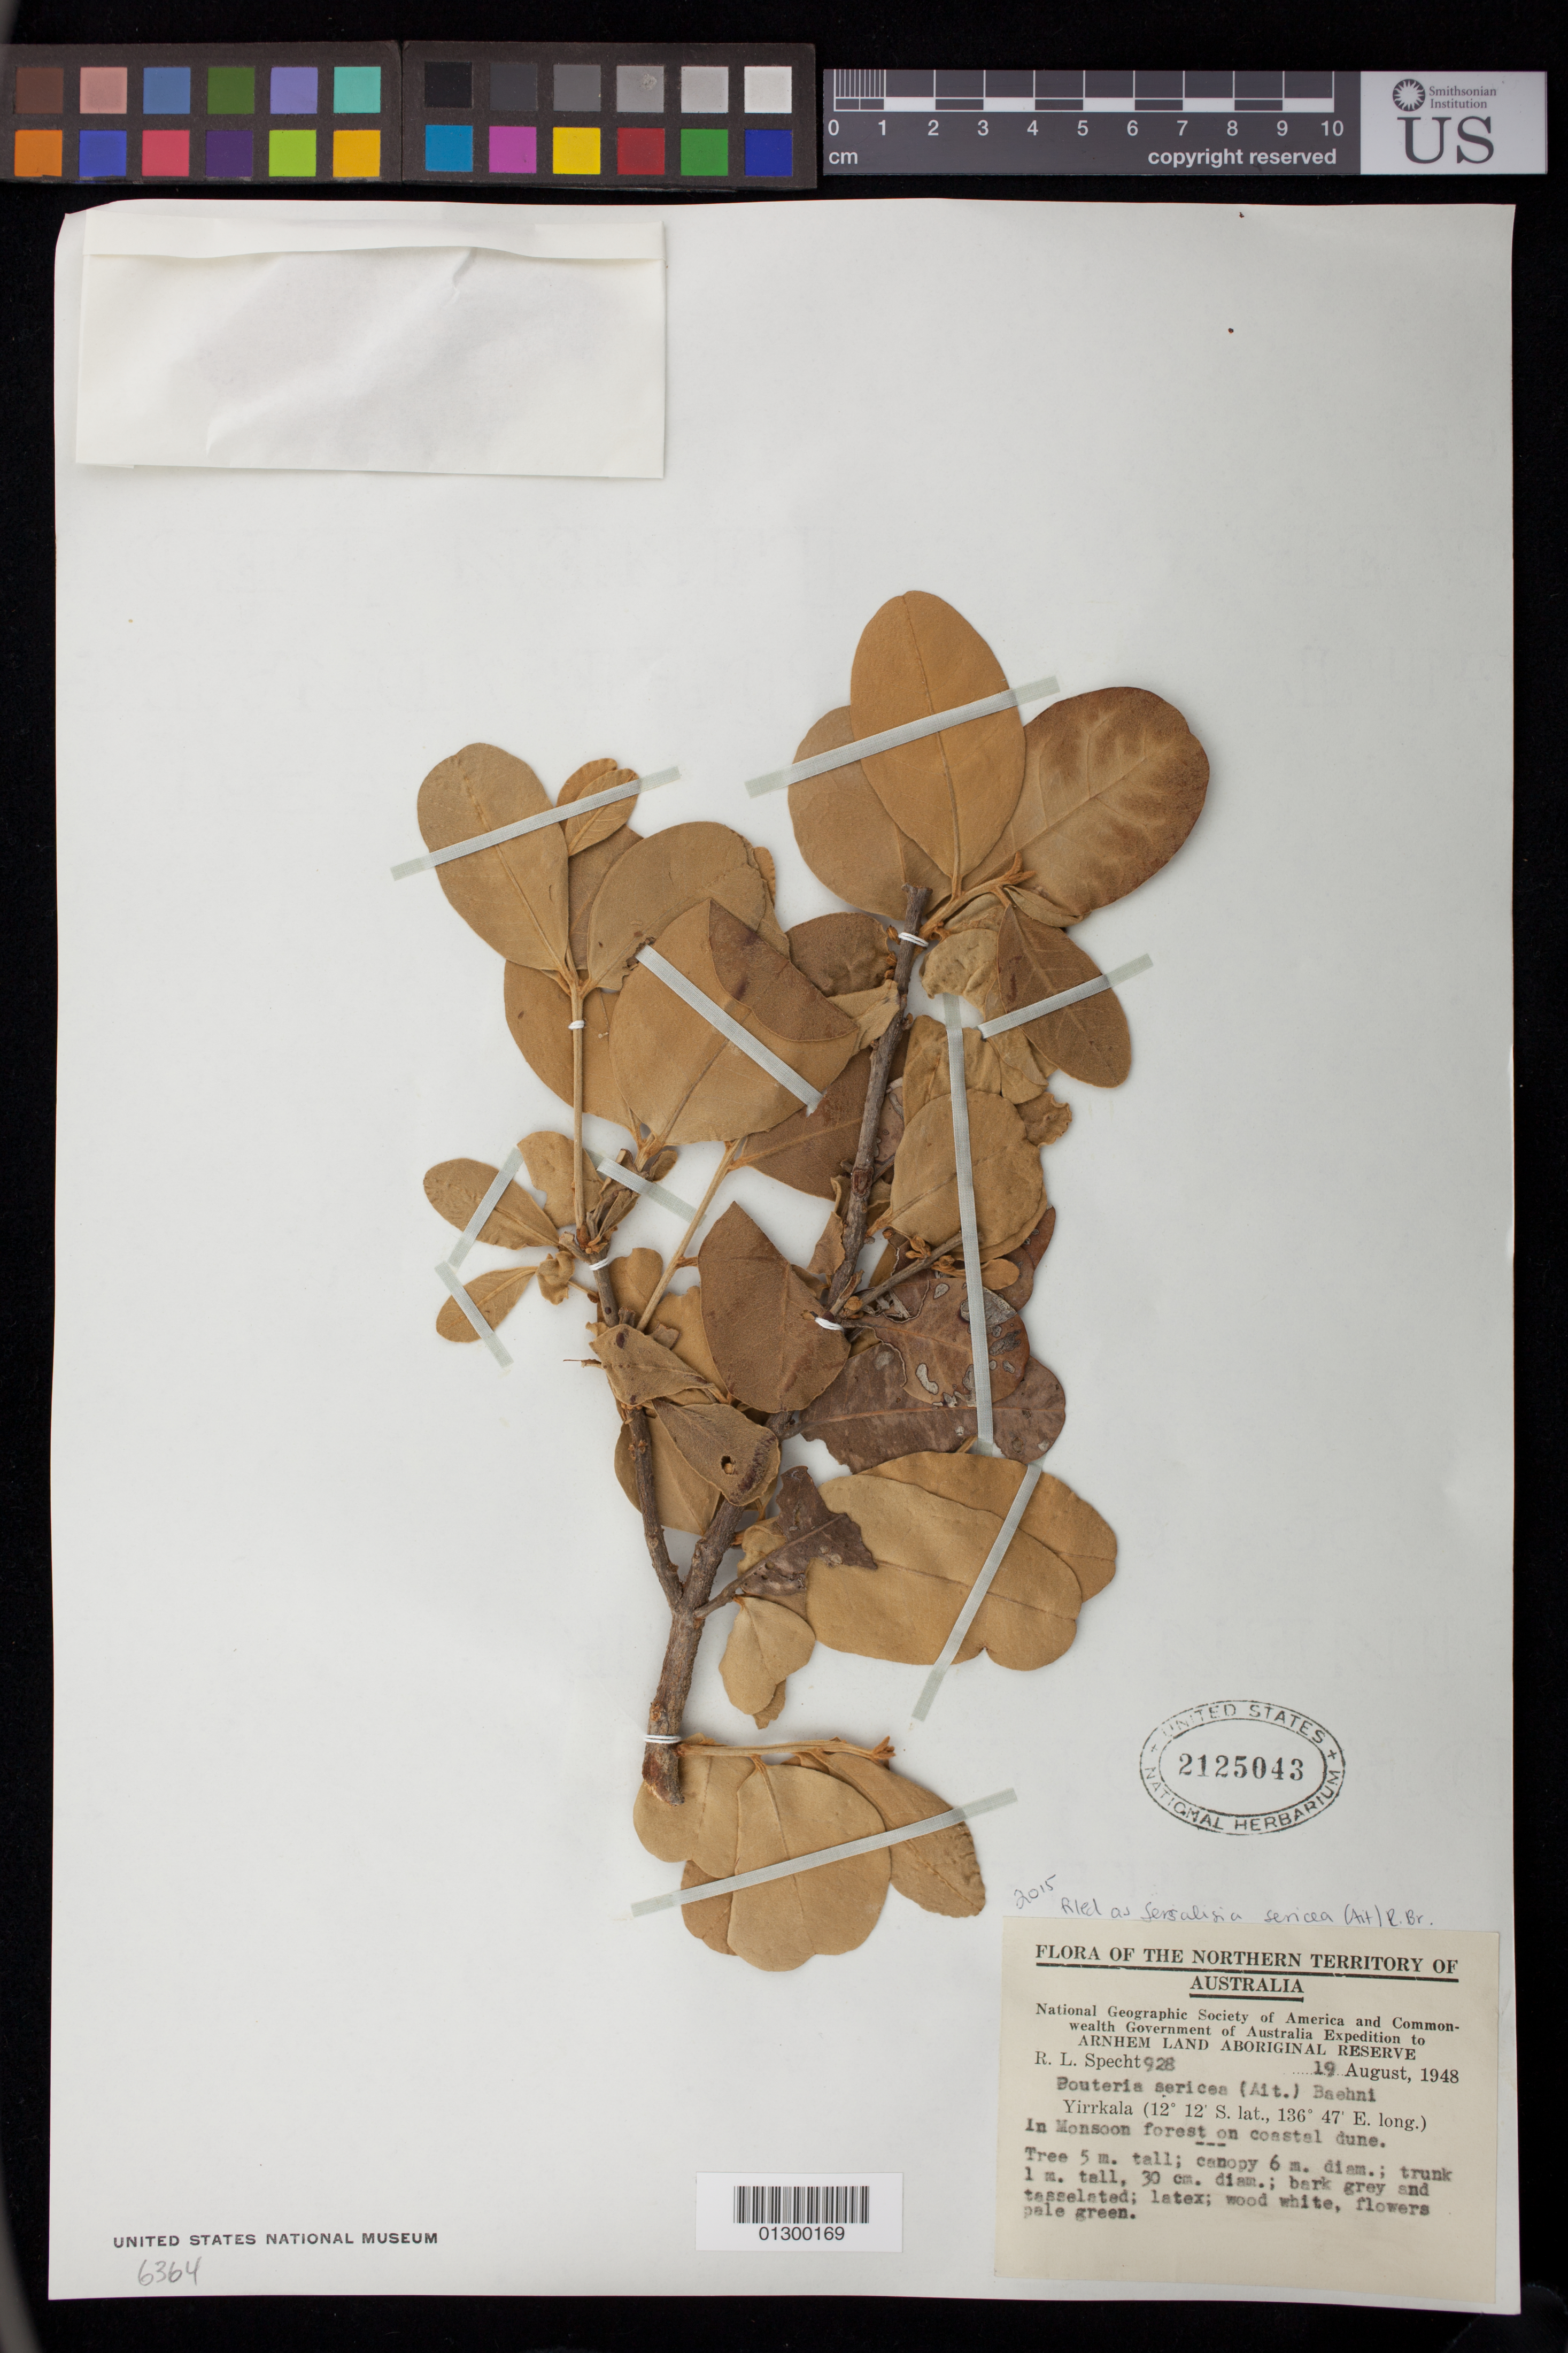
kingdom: Plantae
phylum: Tracheophyta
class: Magnoliopsida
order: Ericales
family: Sapotaceae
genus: Sersalisia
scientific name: Sersalisia sericea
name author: (R. Br.) R. Br.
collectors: R. L. Specht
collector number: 928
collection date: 1948-08-19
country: Australia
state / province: Northern Territory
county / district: East Arnhem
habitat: In Monsoon forest on coastal dune.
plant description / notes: Tree 5 m. tall; canopy 6 m. diam.; trunk 1 m. tall, 30 cm. diam.; bark grey and tesselated; latex; wood white, flowers pale green.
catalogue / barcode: US 2125043